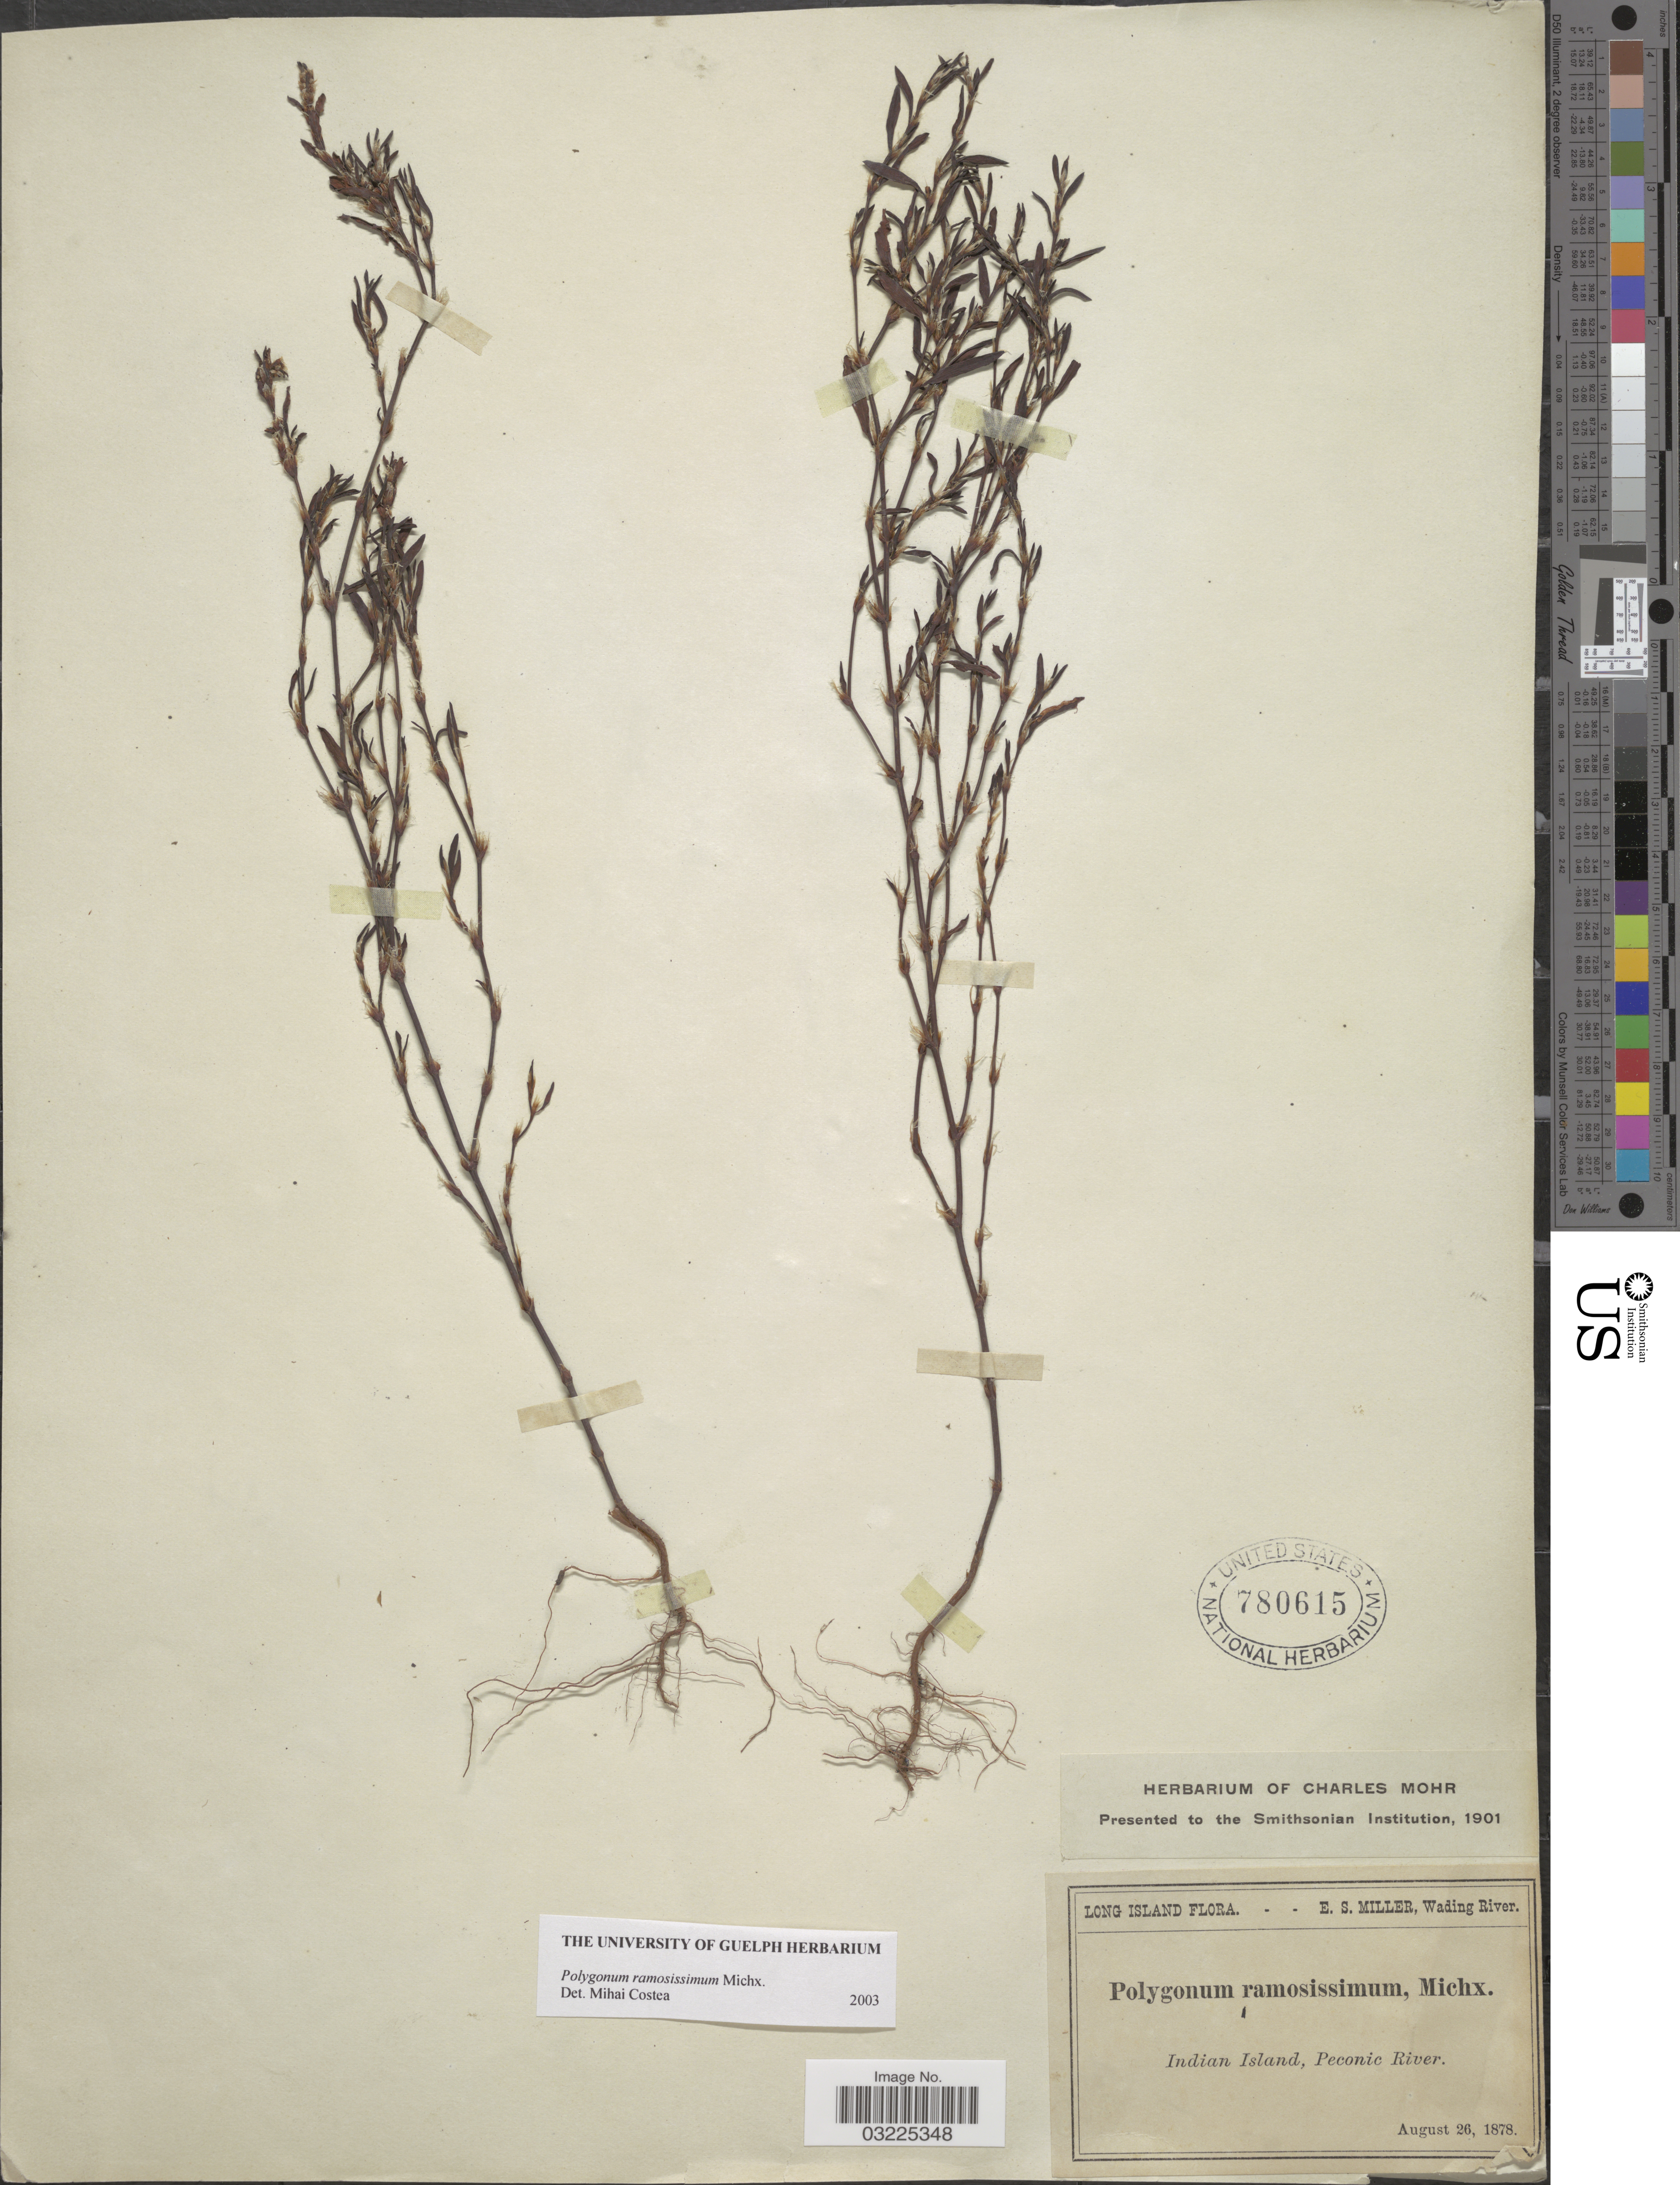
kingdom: Plantae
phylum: Tracheophyta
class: Magnoliopsida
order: Caryophyllales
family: Polygonaceae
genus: Polygonum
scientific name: Polygonum ramosissimum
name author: Michx.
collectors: E. S. Miller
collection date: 1878-08-26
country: United States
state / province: New York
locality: Long Island. Indian Island, Peconic River.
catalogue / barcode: US 780615